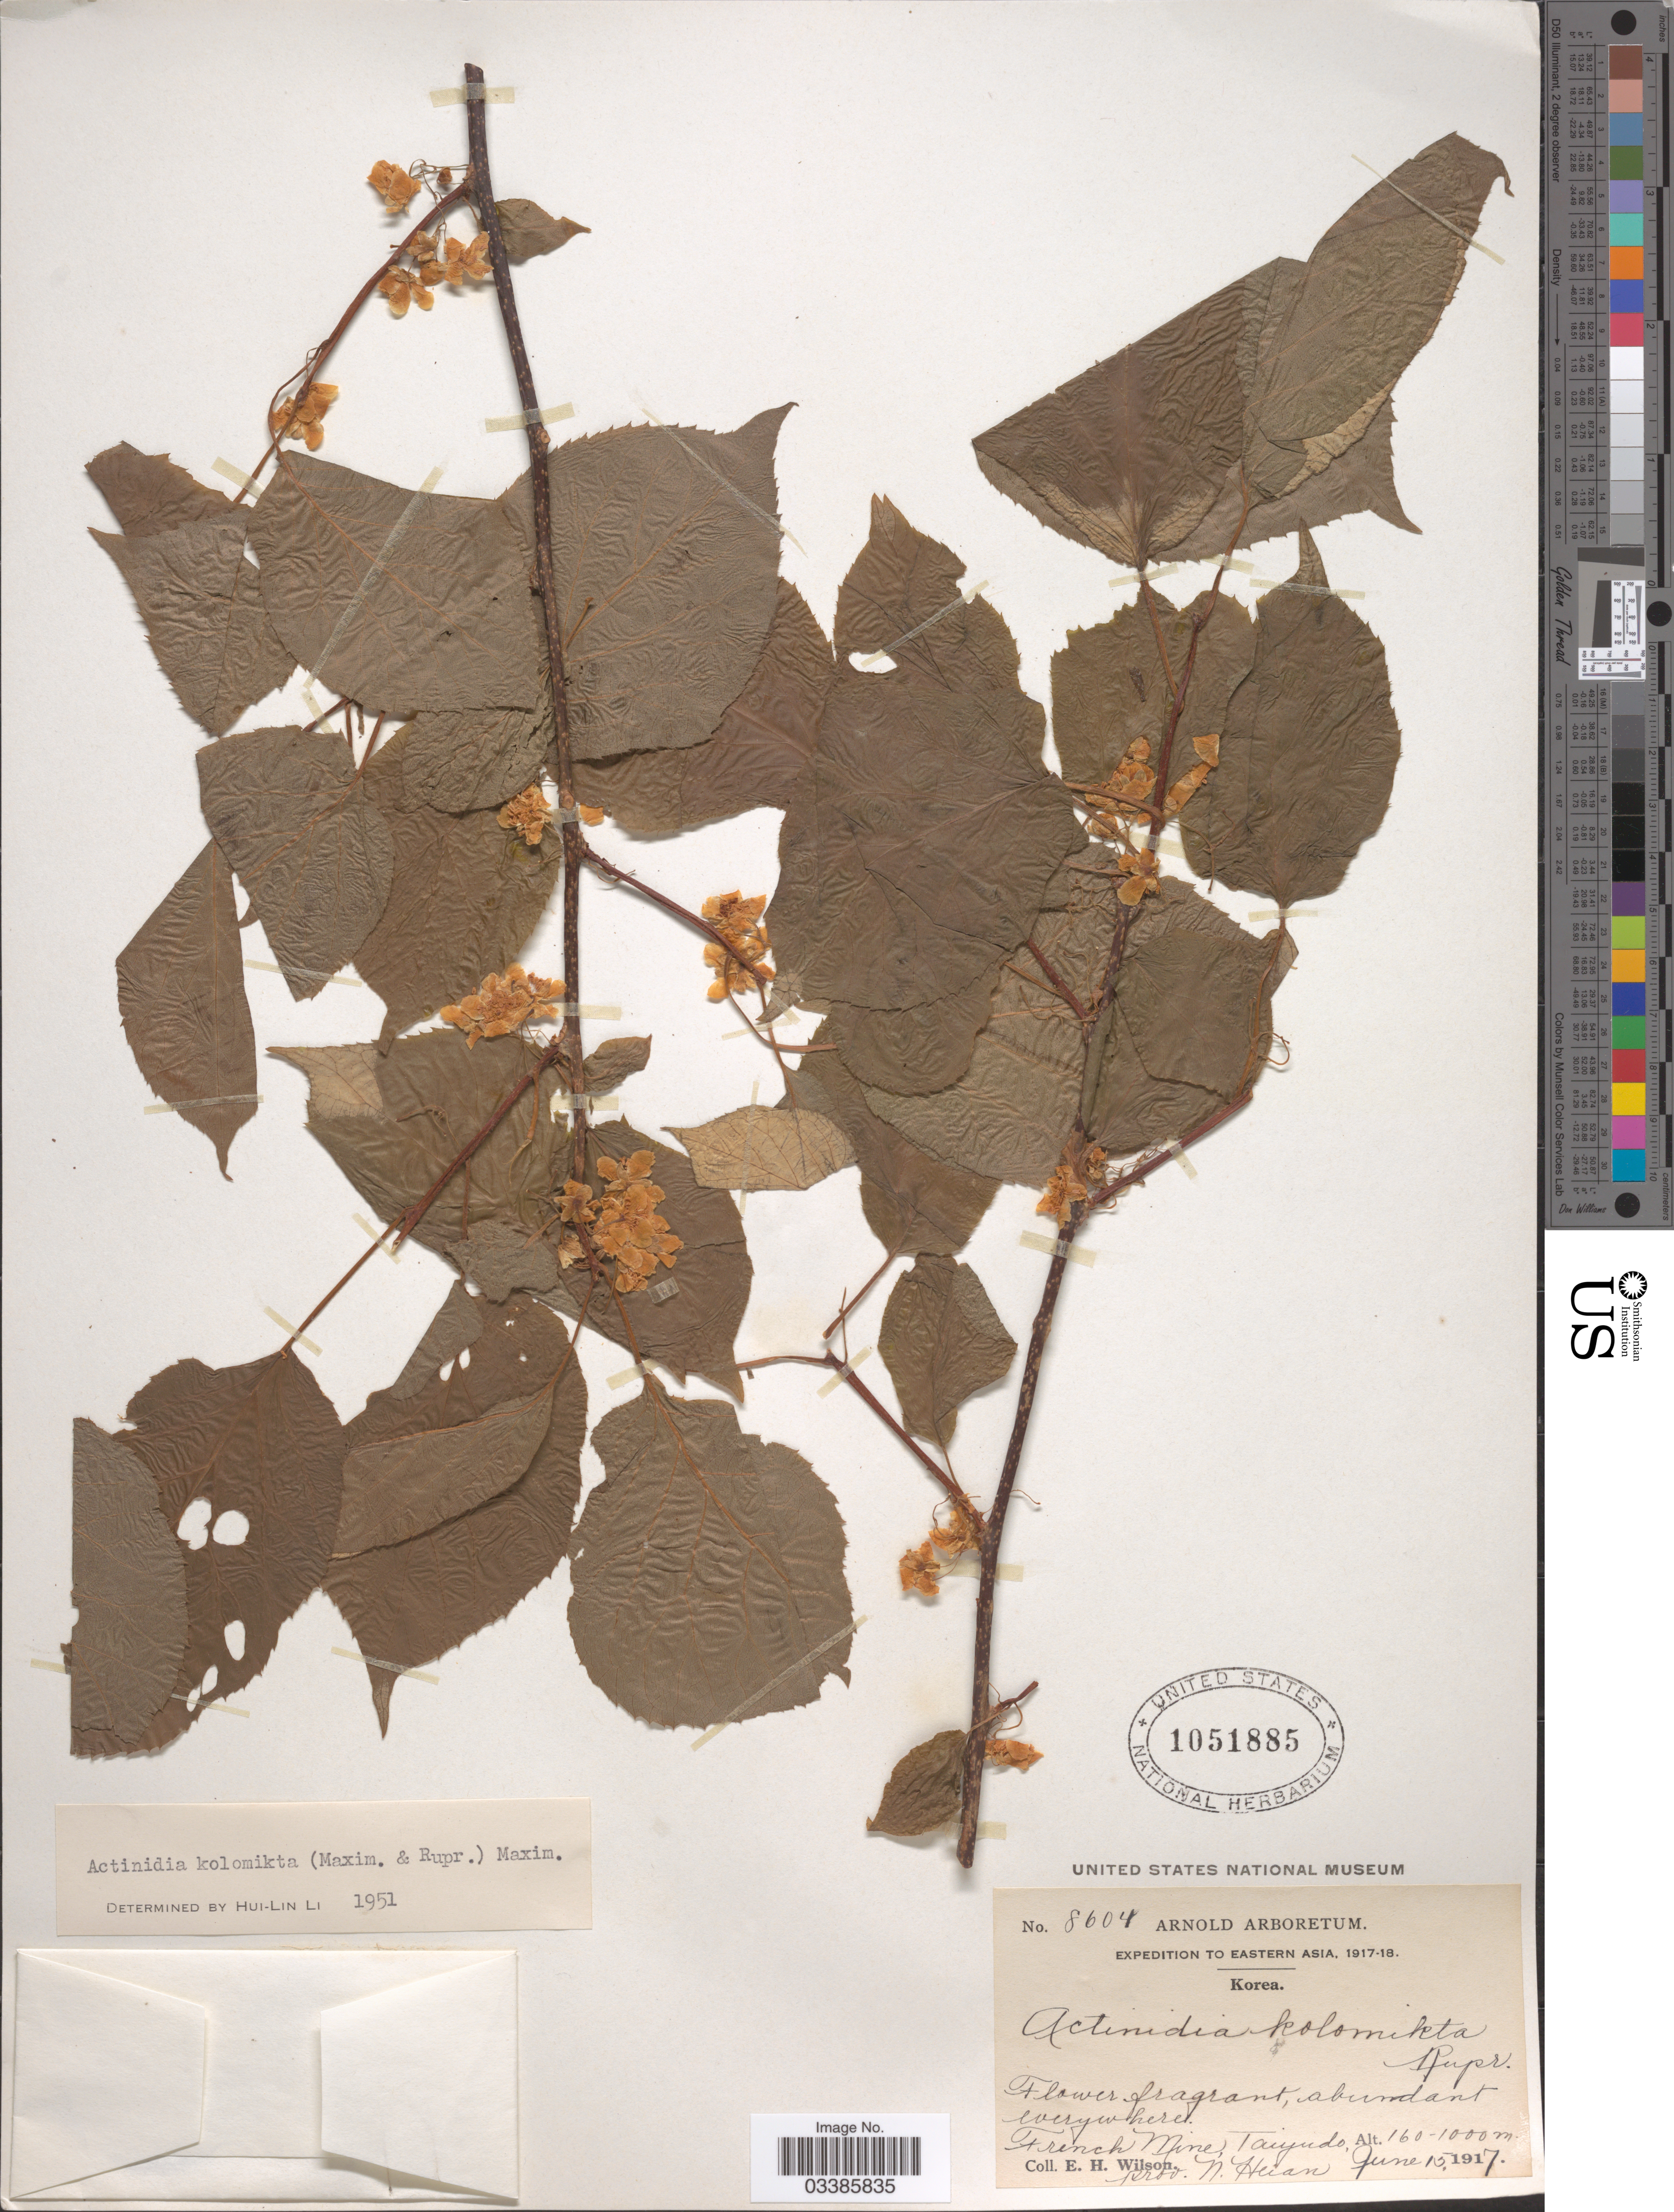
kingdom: Plantae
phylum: Tracheophyta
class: Magnoliopsida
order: Ericales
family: Actinidiaceae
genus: Actinidia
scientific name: Actinidia kolomikta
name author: (Rupr. & Maxim.) Maxim.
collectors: E. Wilson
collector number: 8604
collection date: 1917-06-15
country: North Korea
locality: Eastern Asia. French Mine, Taiyudo, prov. N. Heian.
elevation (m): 160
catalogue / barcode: US 1051885